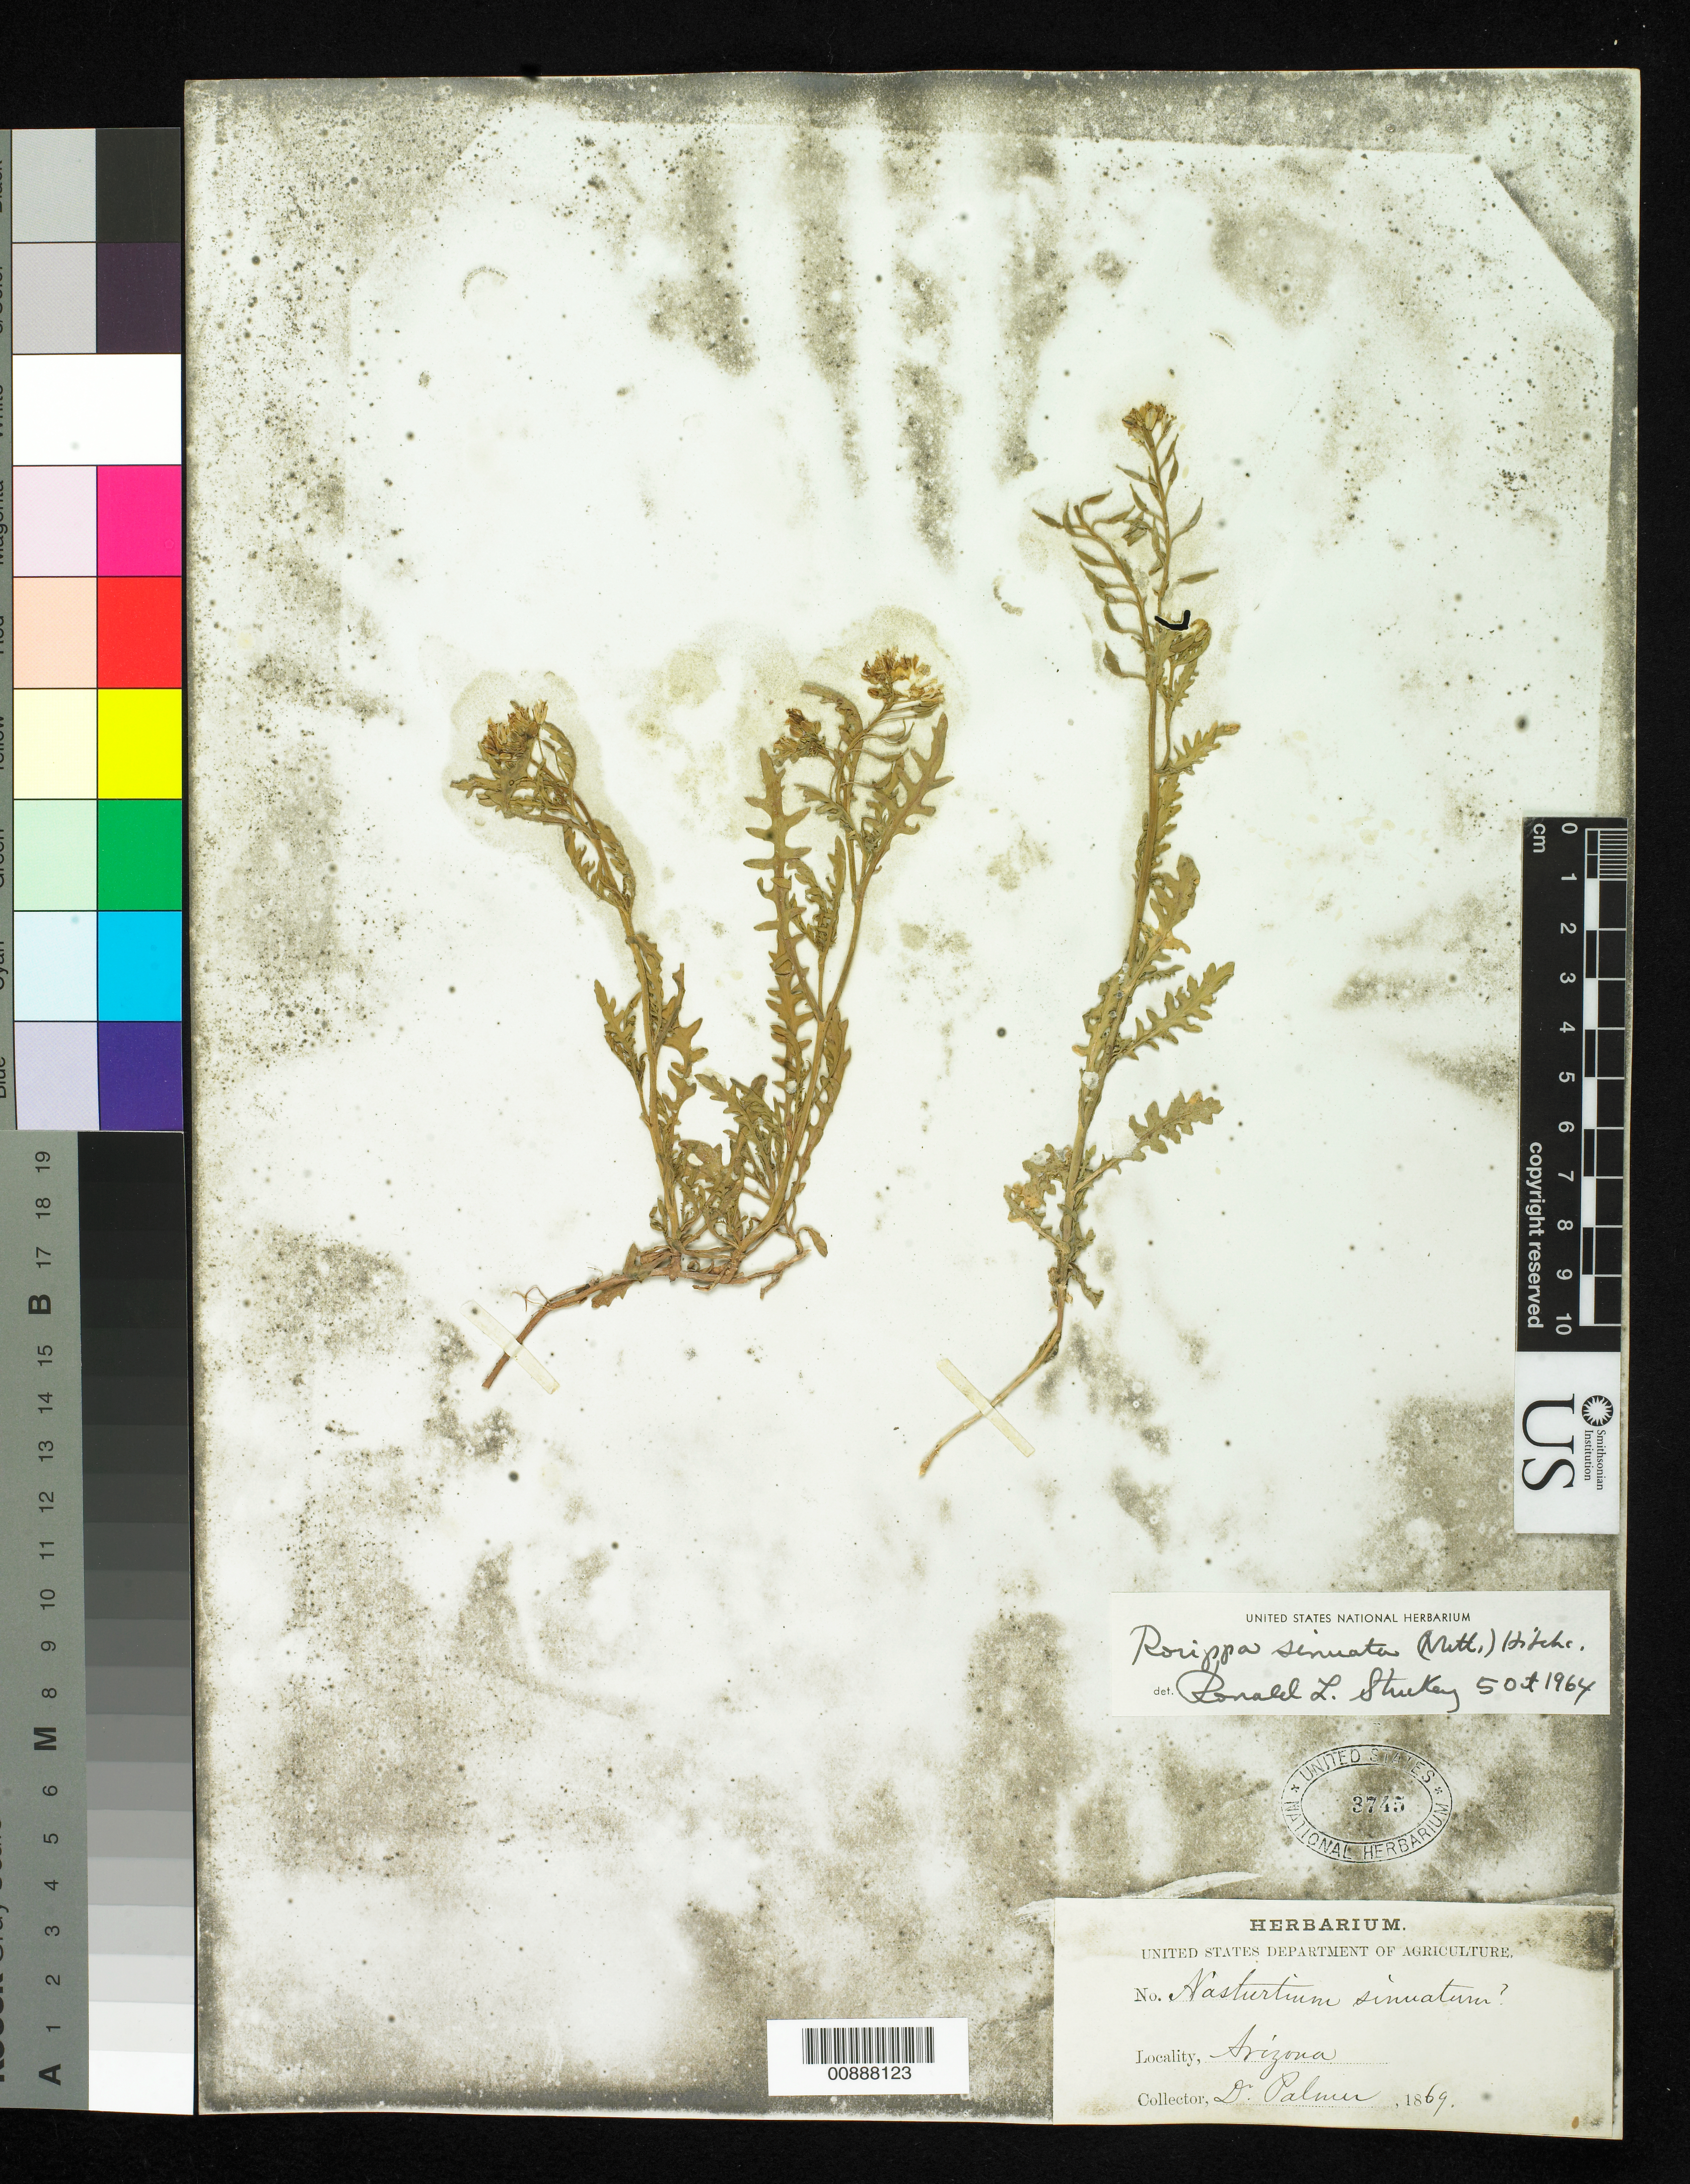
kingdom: Plantae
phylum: Tracheophyta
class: Magnoliopsida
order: Brassicales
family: Brassicaceae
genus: Rorippa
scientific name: Rorippa sinuata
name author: (Nutt.) Hitchc.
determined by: Stuckey, R. L.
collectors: E. Palmer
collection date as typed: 1869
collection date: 1869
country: United States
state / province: Arizona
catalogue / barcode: US 3745